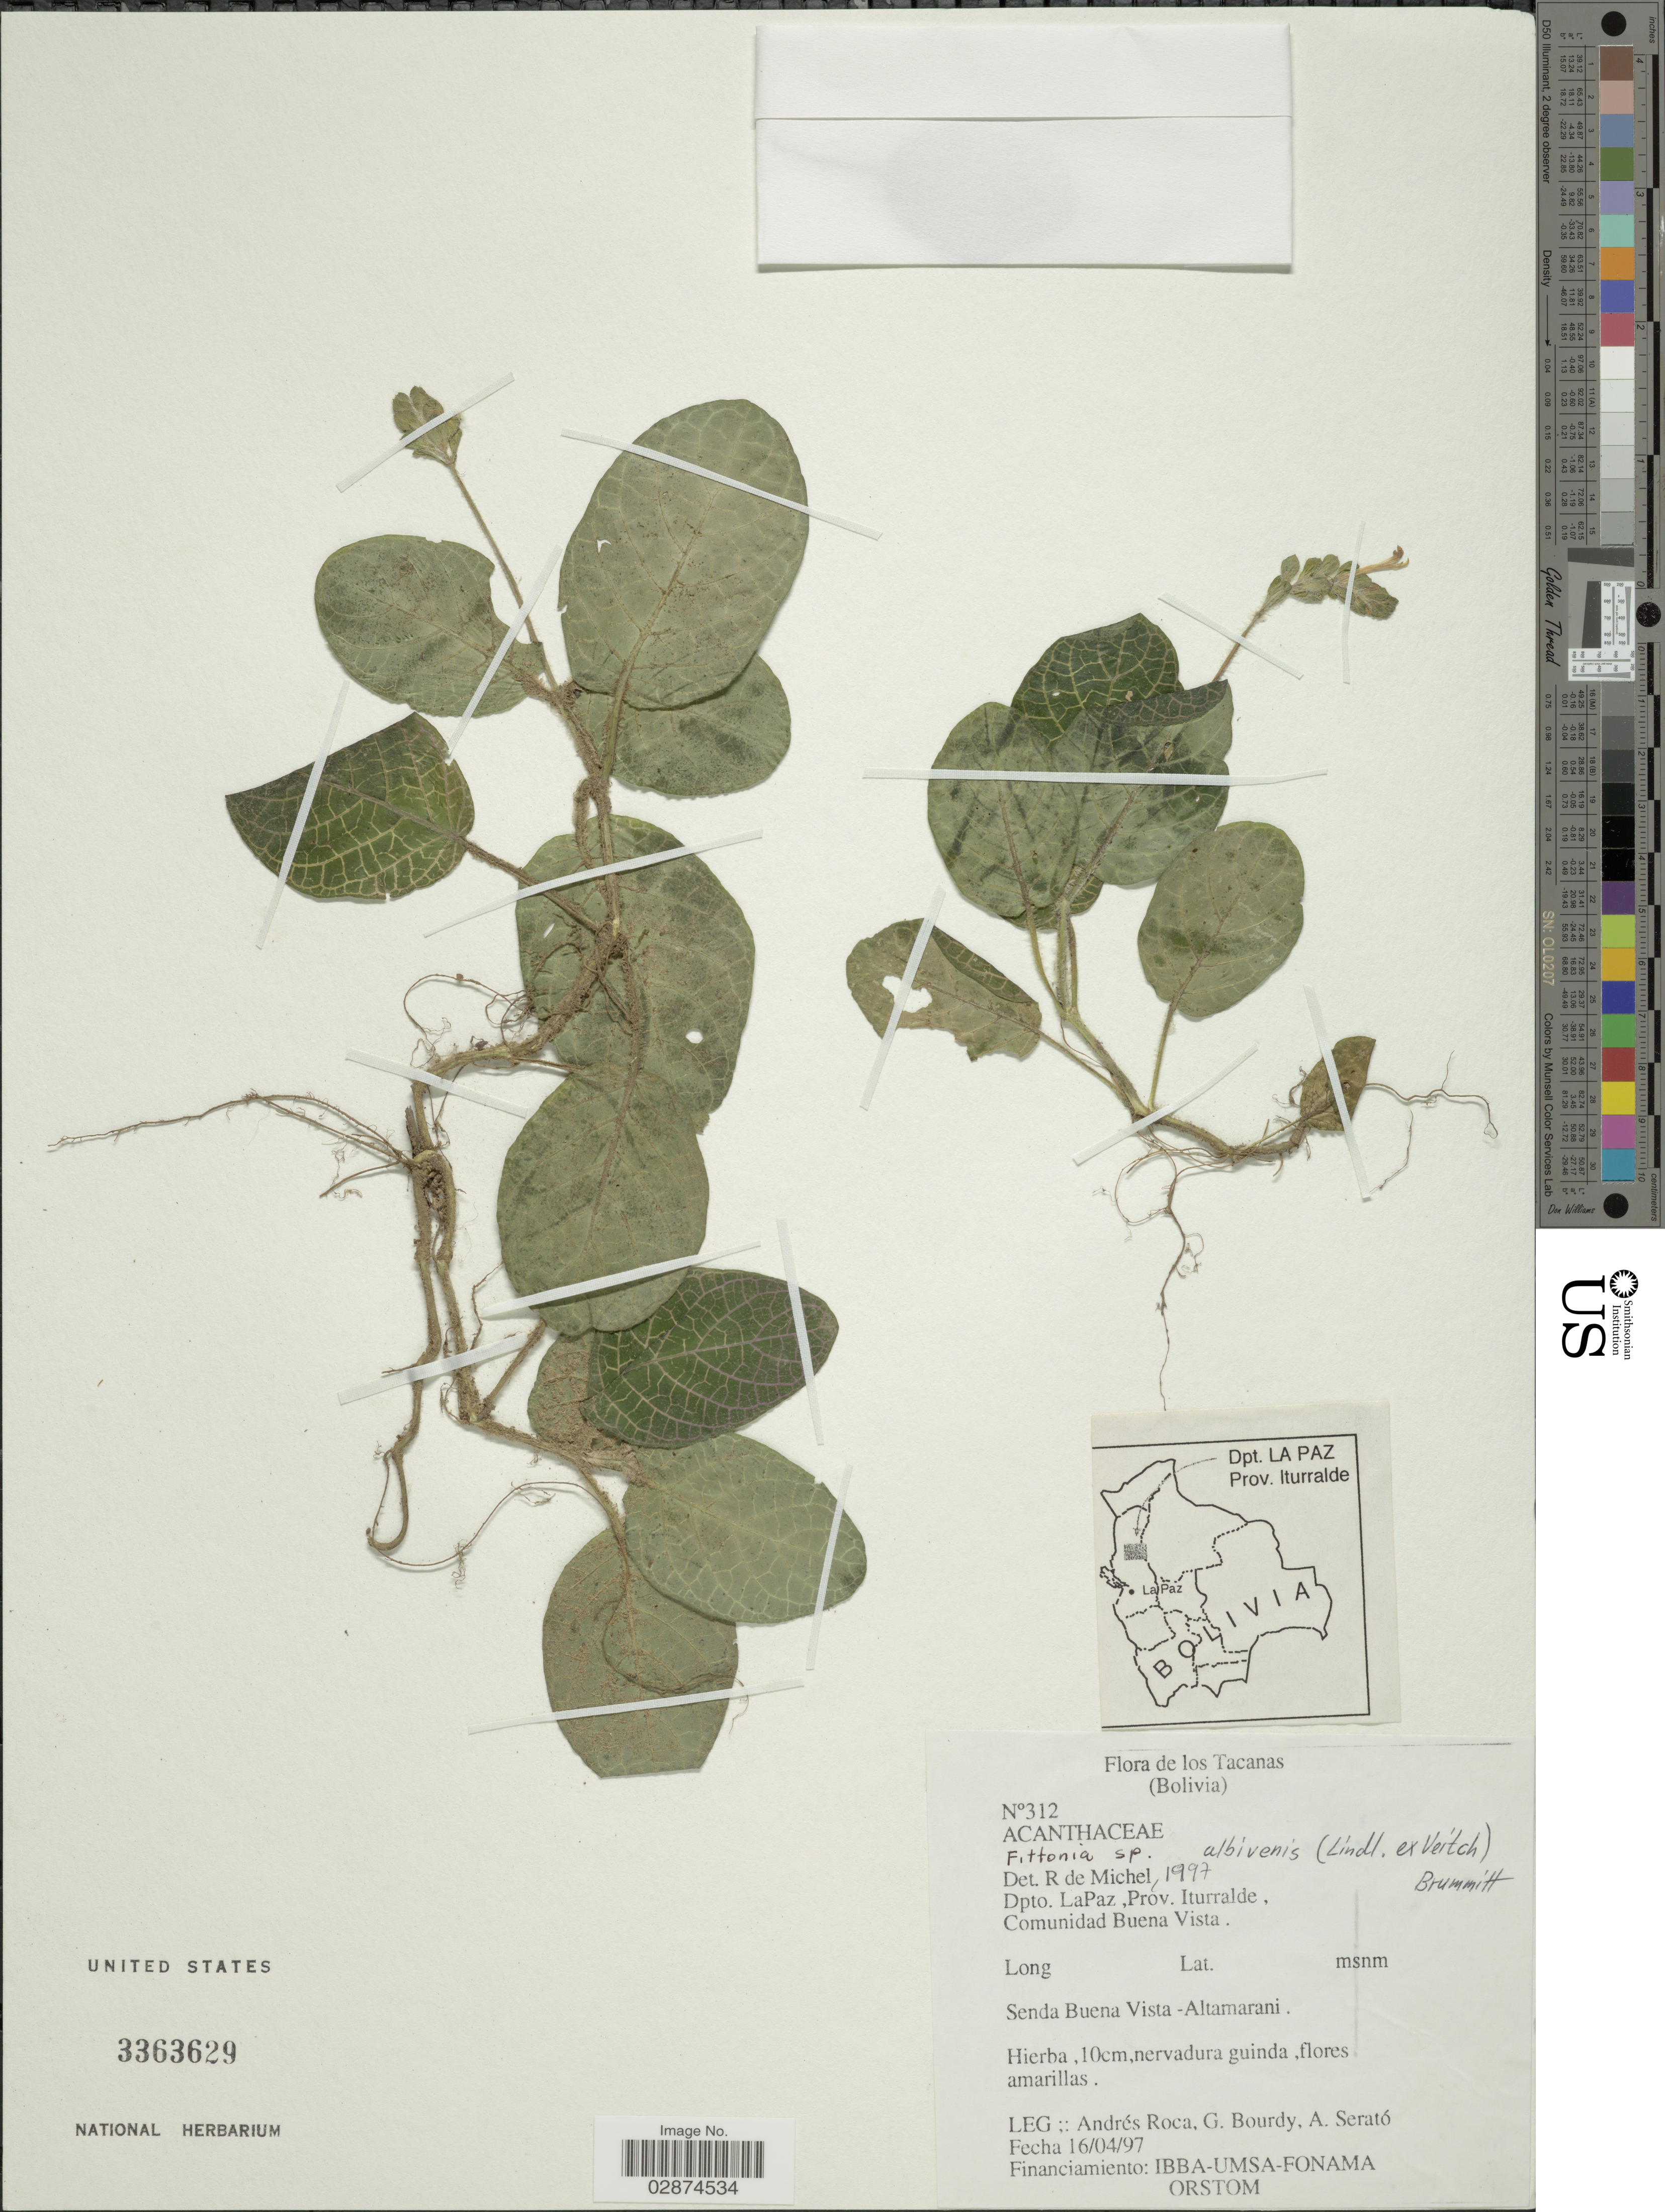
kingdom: Plantae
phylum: Tracheophyta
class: Magnoliopsida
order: Lamiales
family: Acanthaceae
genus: Fittonia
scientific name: Fittonia albivenis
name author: (Lindl. ex Veitch) Brummitt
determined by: Michel R., de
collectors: A. Roca, G. Bourdy & A. Serato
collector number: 312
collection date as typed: Transcribed d/m/y: 16/4/97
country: Bolivia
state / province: La Paz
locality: Los Tacanas. Dpto. La Paz, Prov. Itturalde. Communidad Buena Vista. Senda Buena Vista - Altamarani.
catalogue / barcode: US 3363629